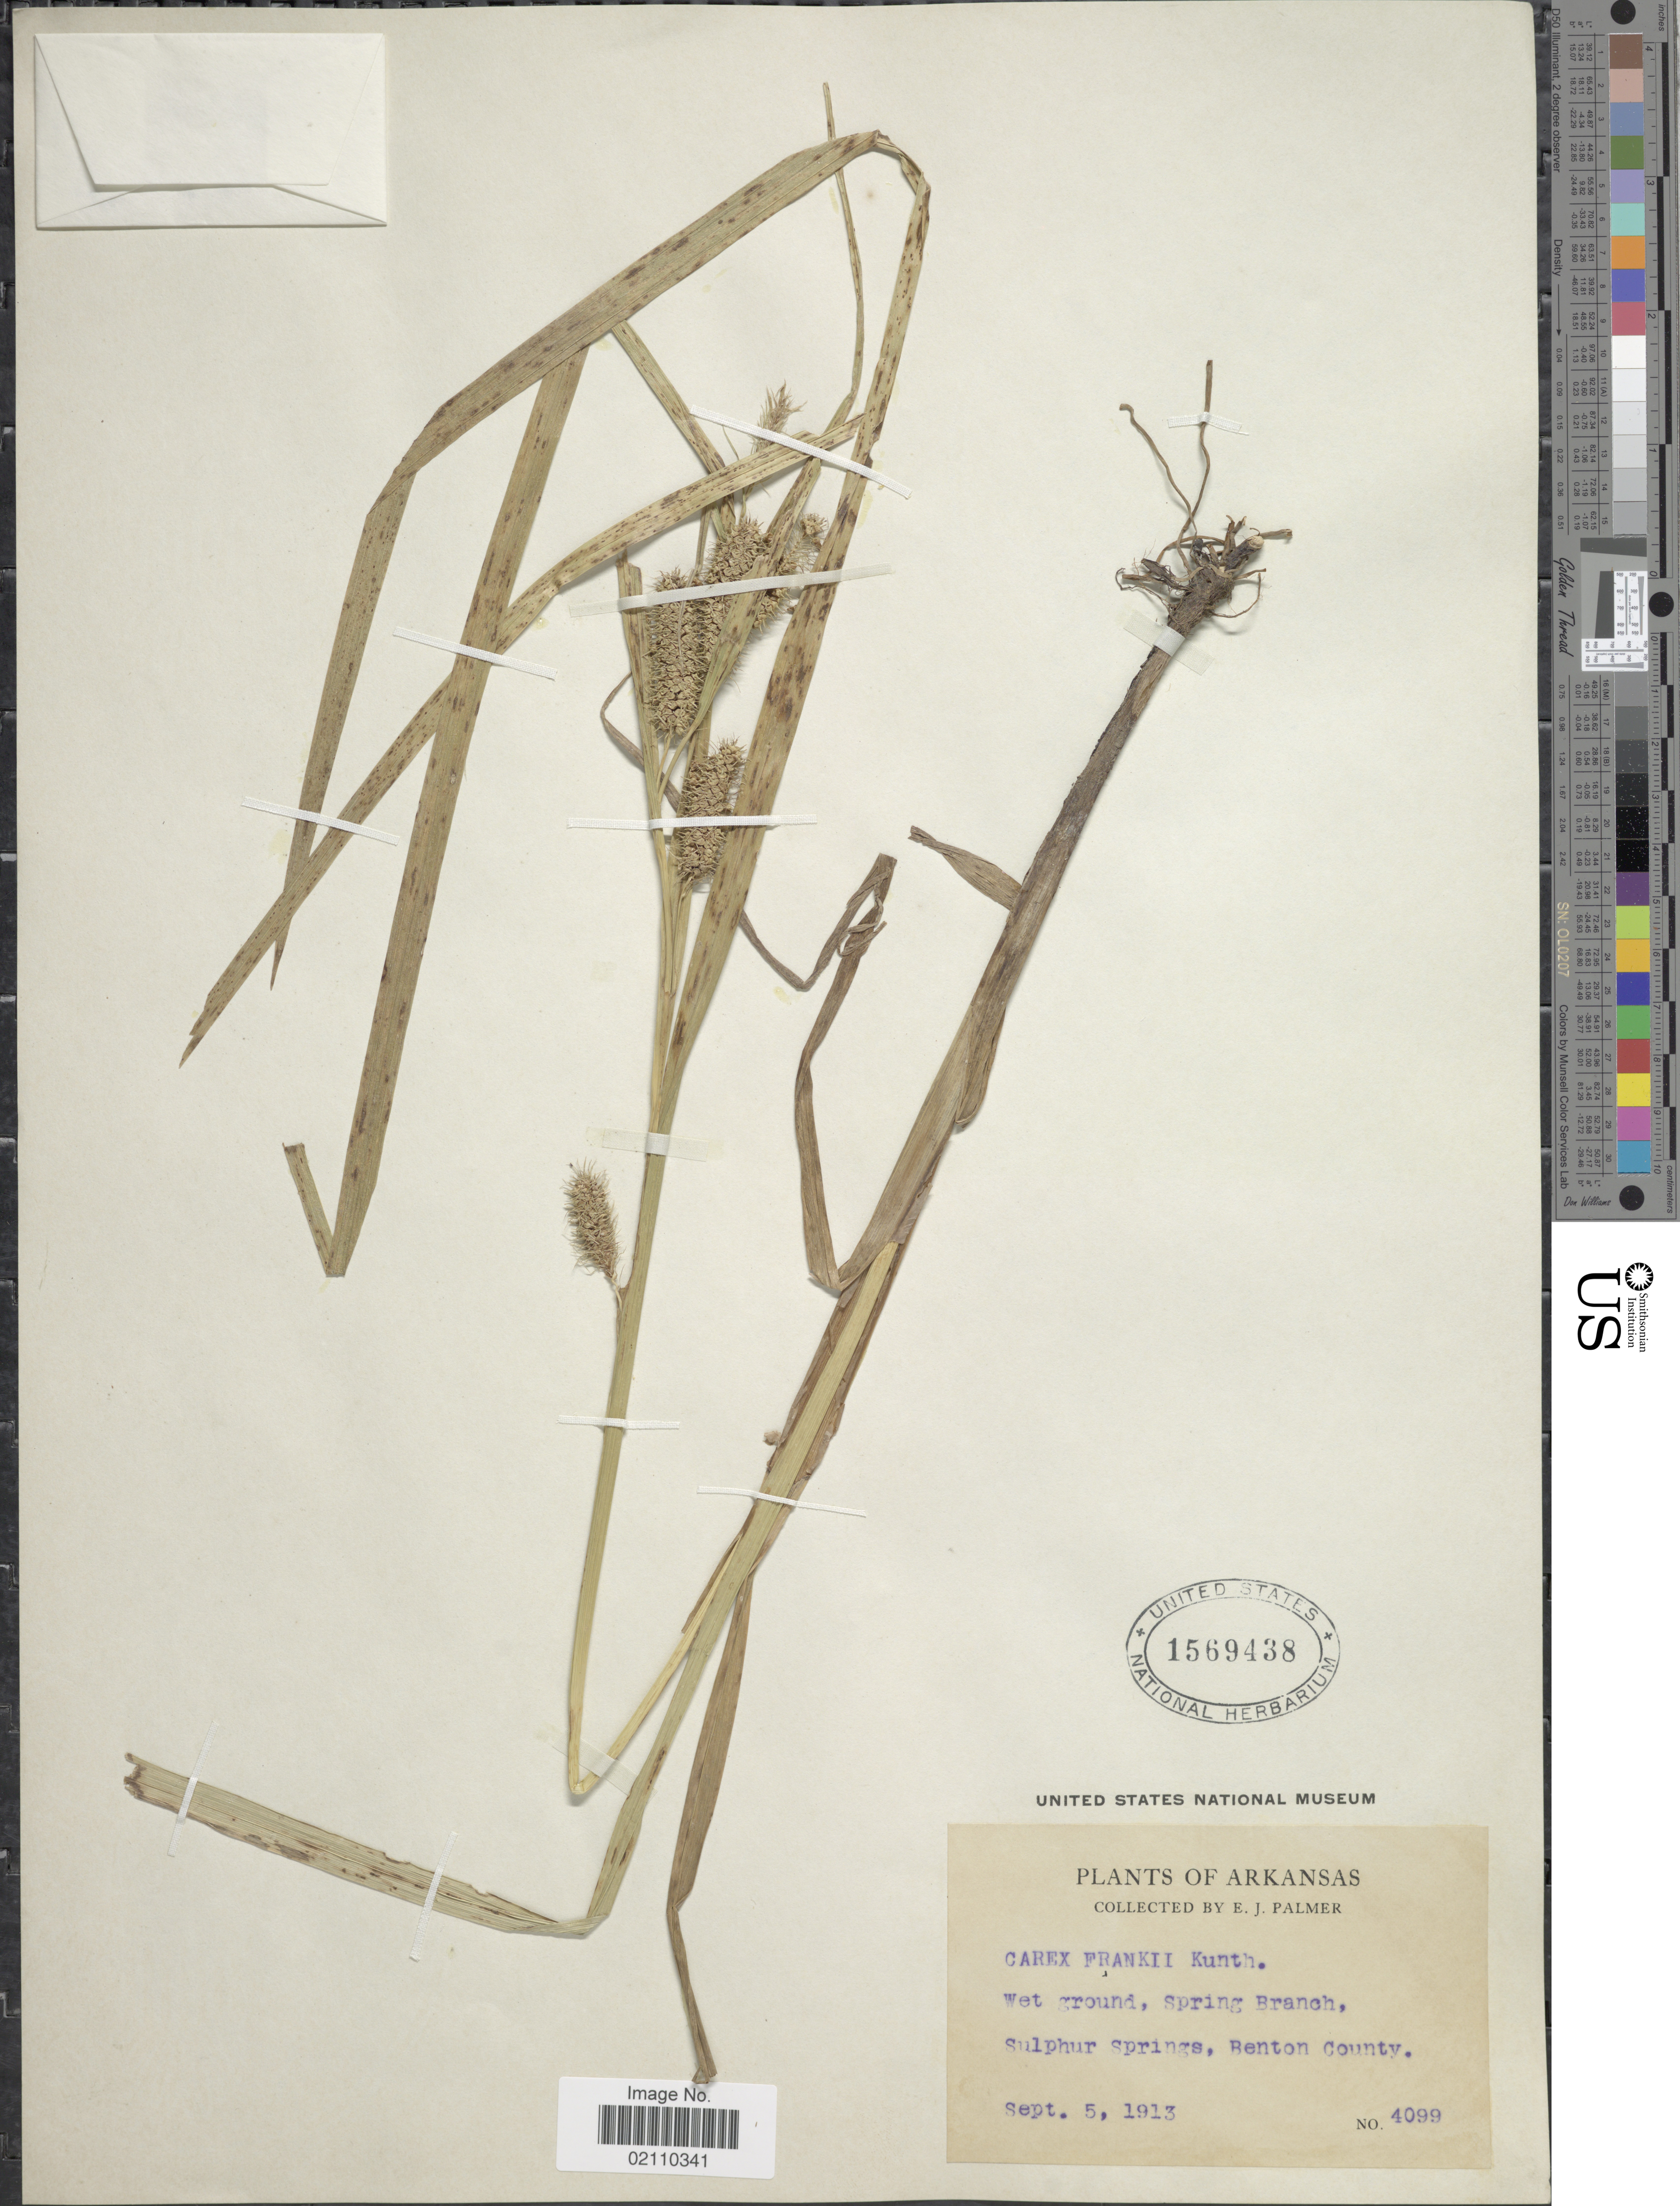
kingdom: Plantae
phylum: Tracheophyta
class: Liliopsida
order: Poales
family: Cyperaceae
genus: Carex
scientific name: Carex frankii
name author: Kunth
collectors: R. M. Harper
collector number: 4099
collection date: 1913-09-05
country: United States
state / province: Arkansas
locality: Wet ground, Spring Beach, Sulphur Springs, Benton County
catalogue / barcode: US 1569438